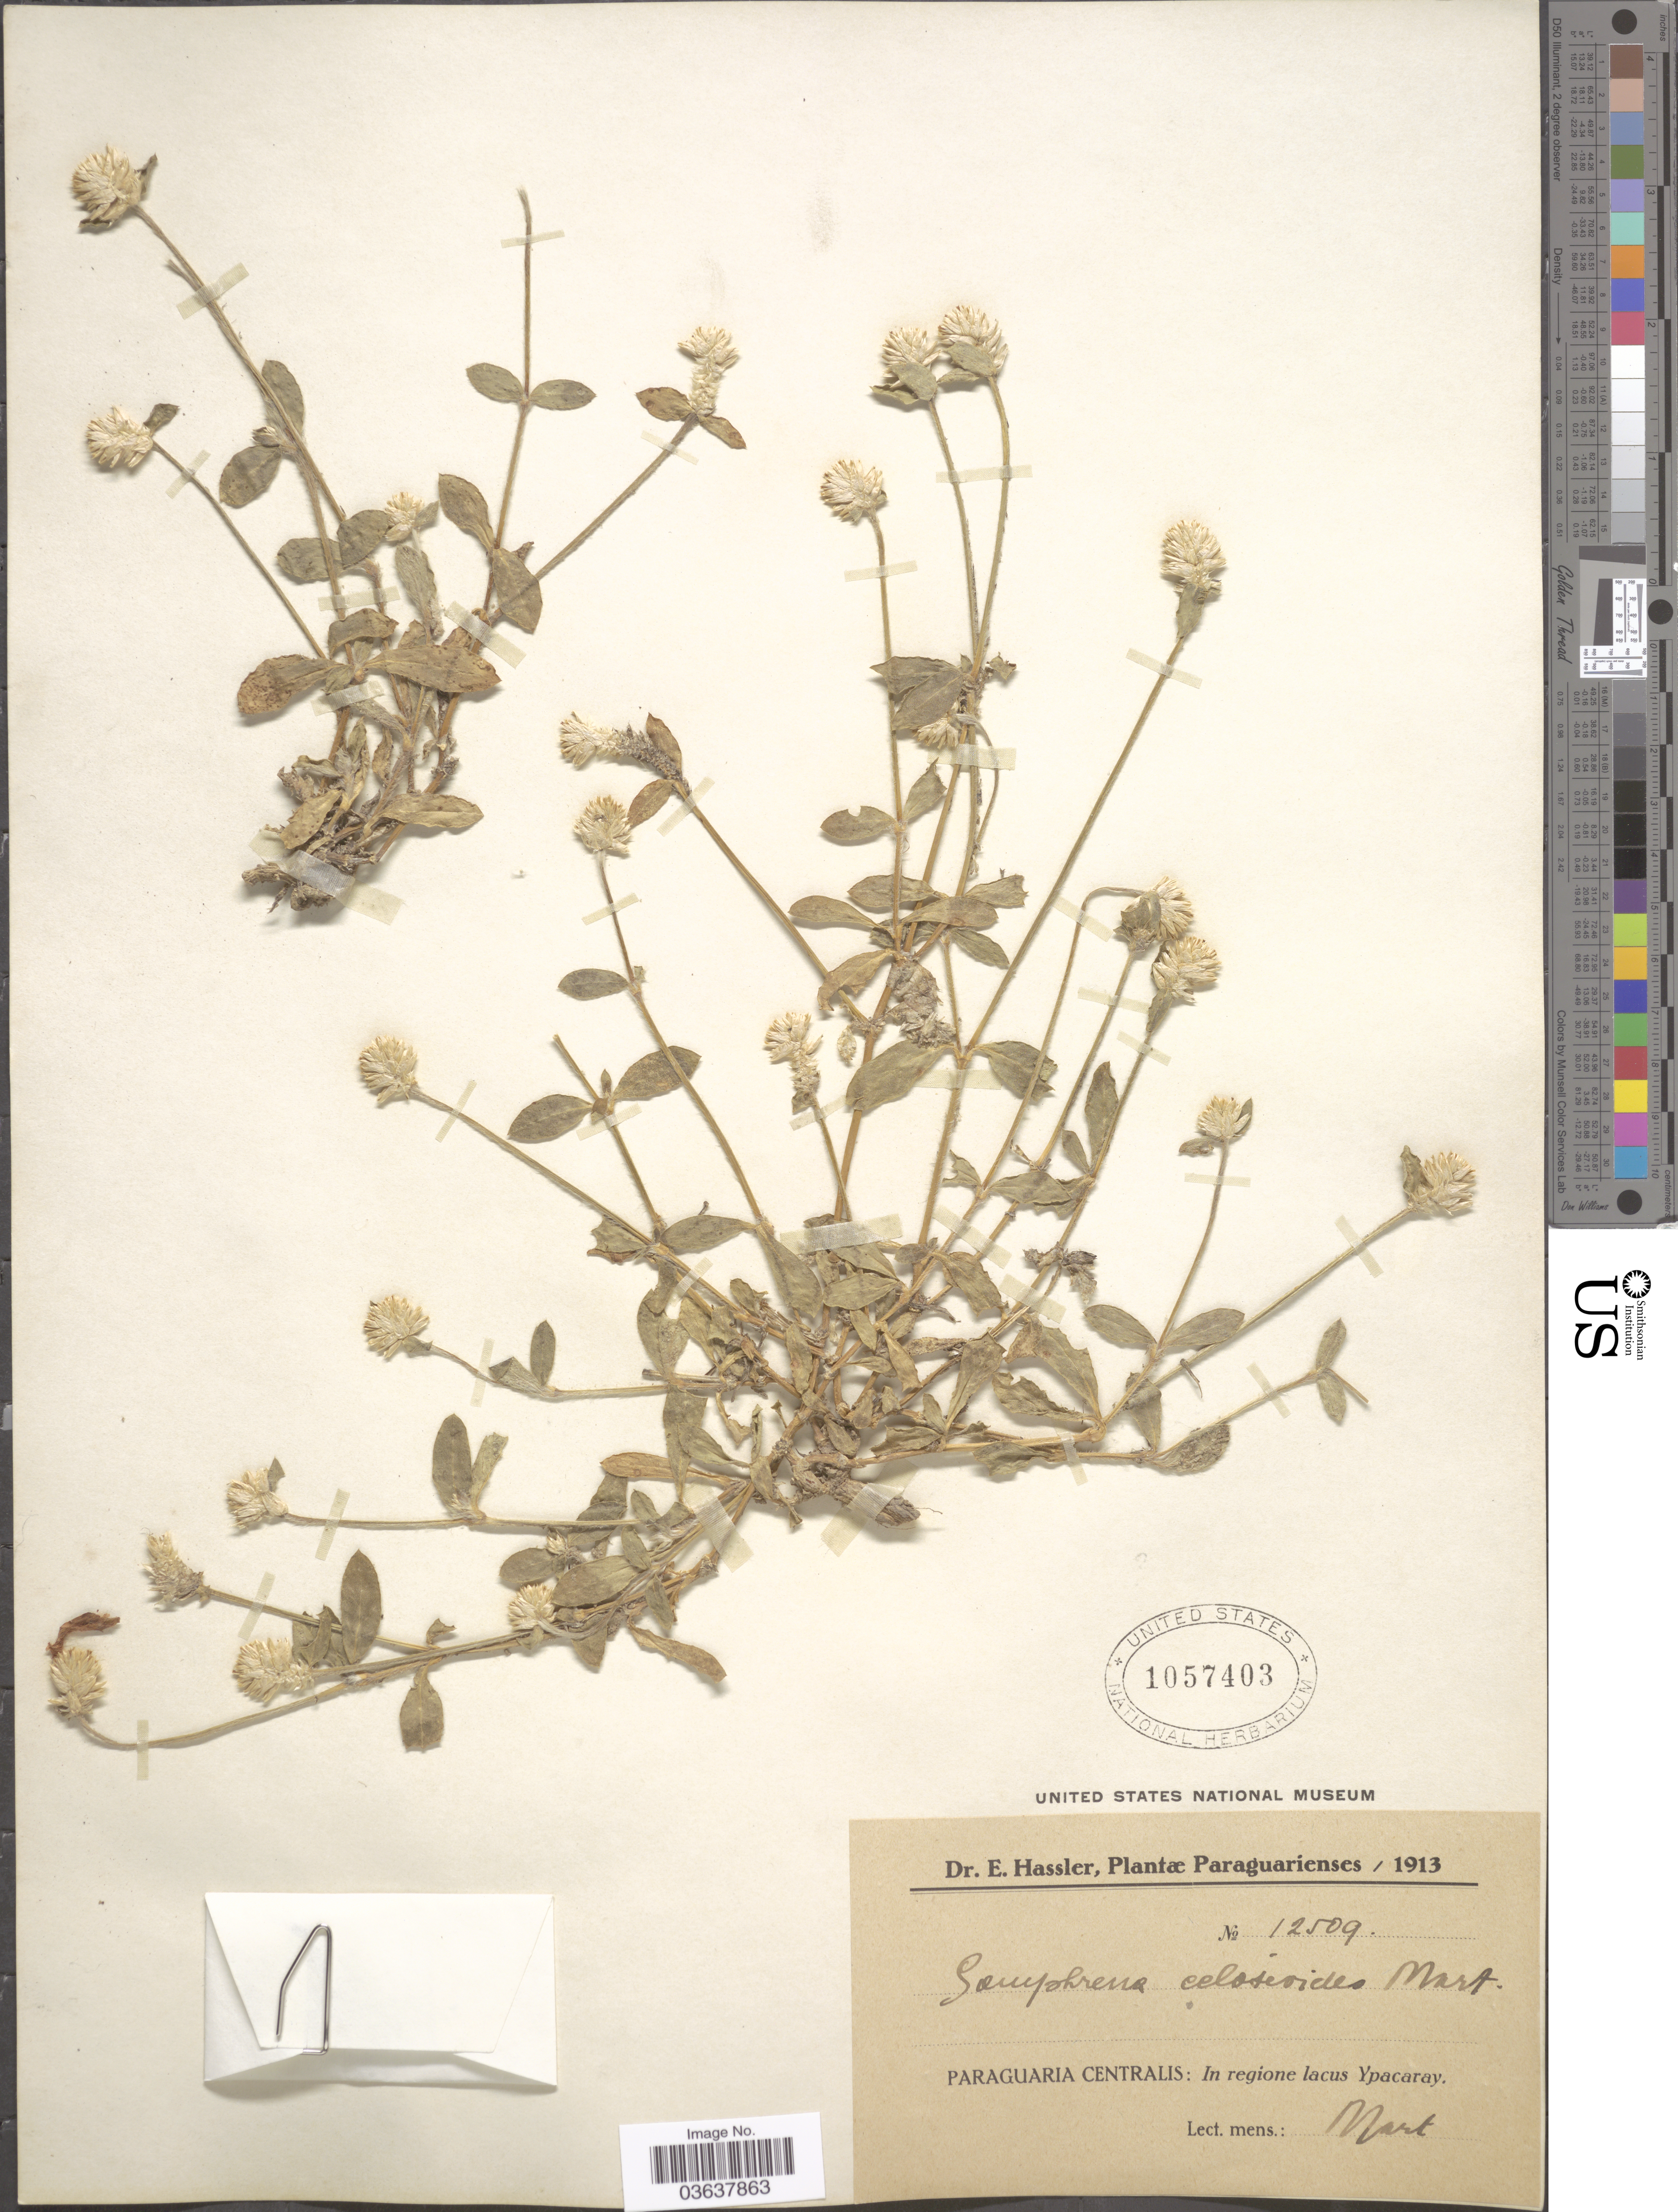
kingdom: Plantae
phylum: Tracheophyta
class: Magnoliopsida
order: Caryophyllales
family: Amaranthaceae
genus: Gomphrena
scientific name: Gomphrena celosioides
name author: Mart.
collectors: E. Hassler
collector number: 12509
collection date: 1913-03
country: Paraguay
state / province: Paraguari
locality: Paraguaria Centralis: In regione lacus Ypacaray.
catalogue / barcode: US 1057403